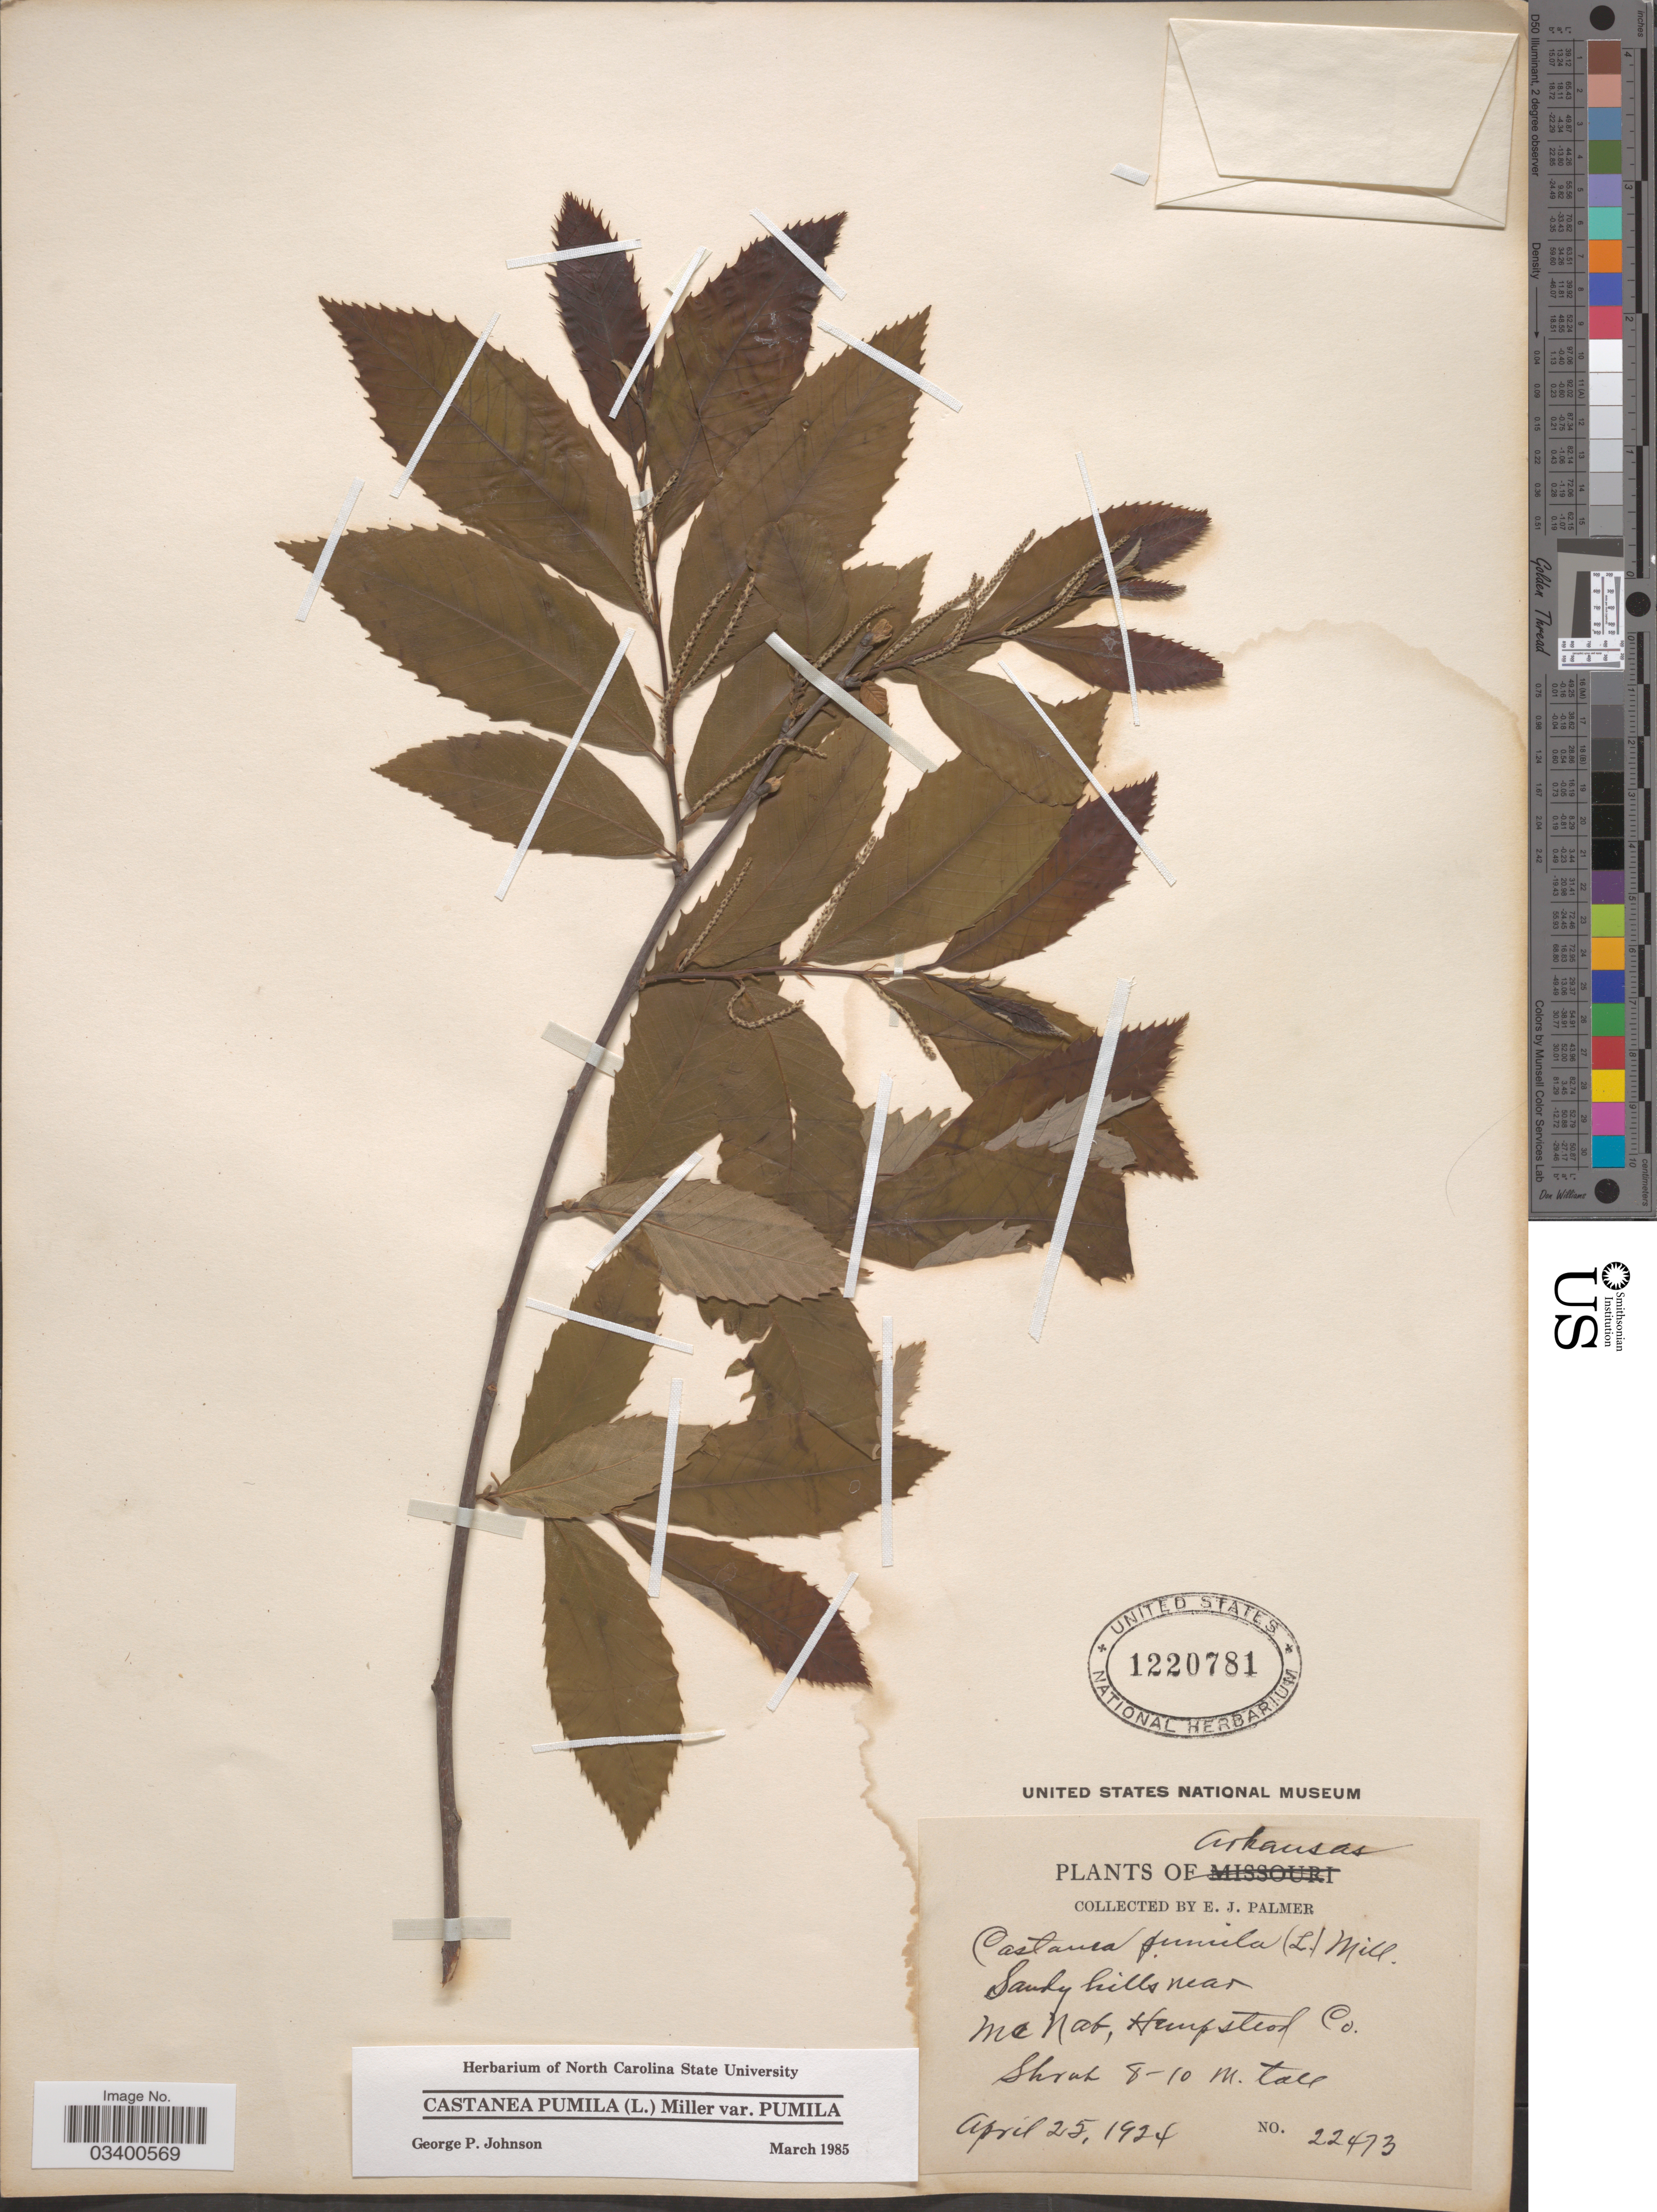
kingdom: Plantae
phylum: Tracheophyta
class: Magnoliopsida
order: Fagales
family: Fagaceae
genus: Castanea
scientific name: Castanea pumila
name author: (L.) Mill.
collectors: E. J. Palmer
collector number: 22473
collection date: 1924-04-25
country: United States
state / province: Arkansas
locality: Near McNab, Hempstead Co.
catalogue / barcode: US 1220781